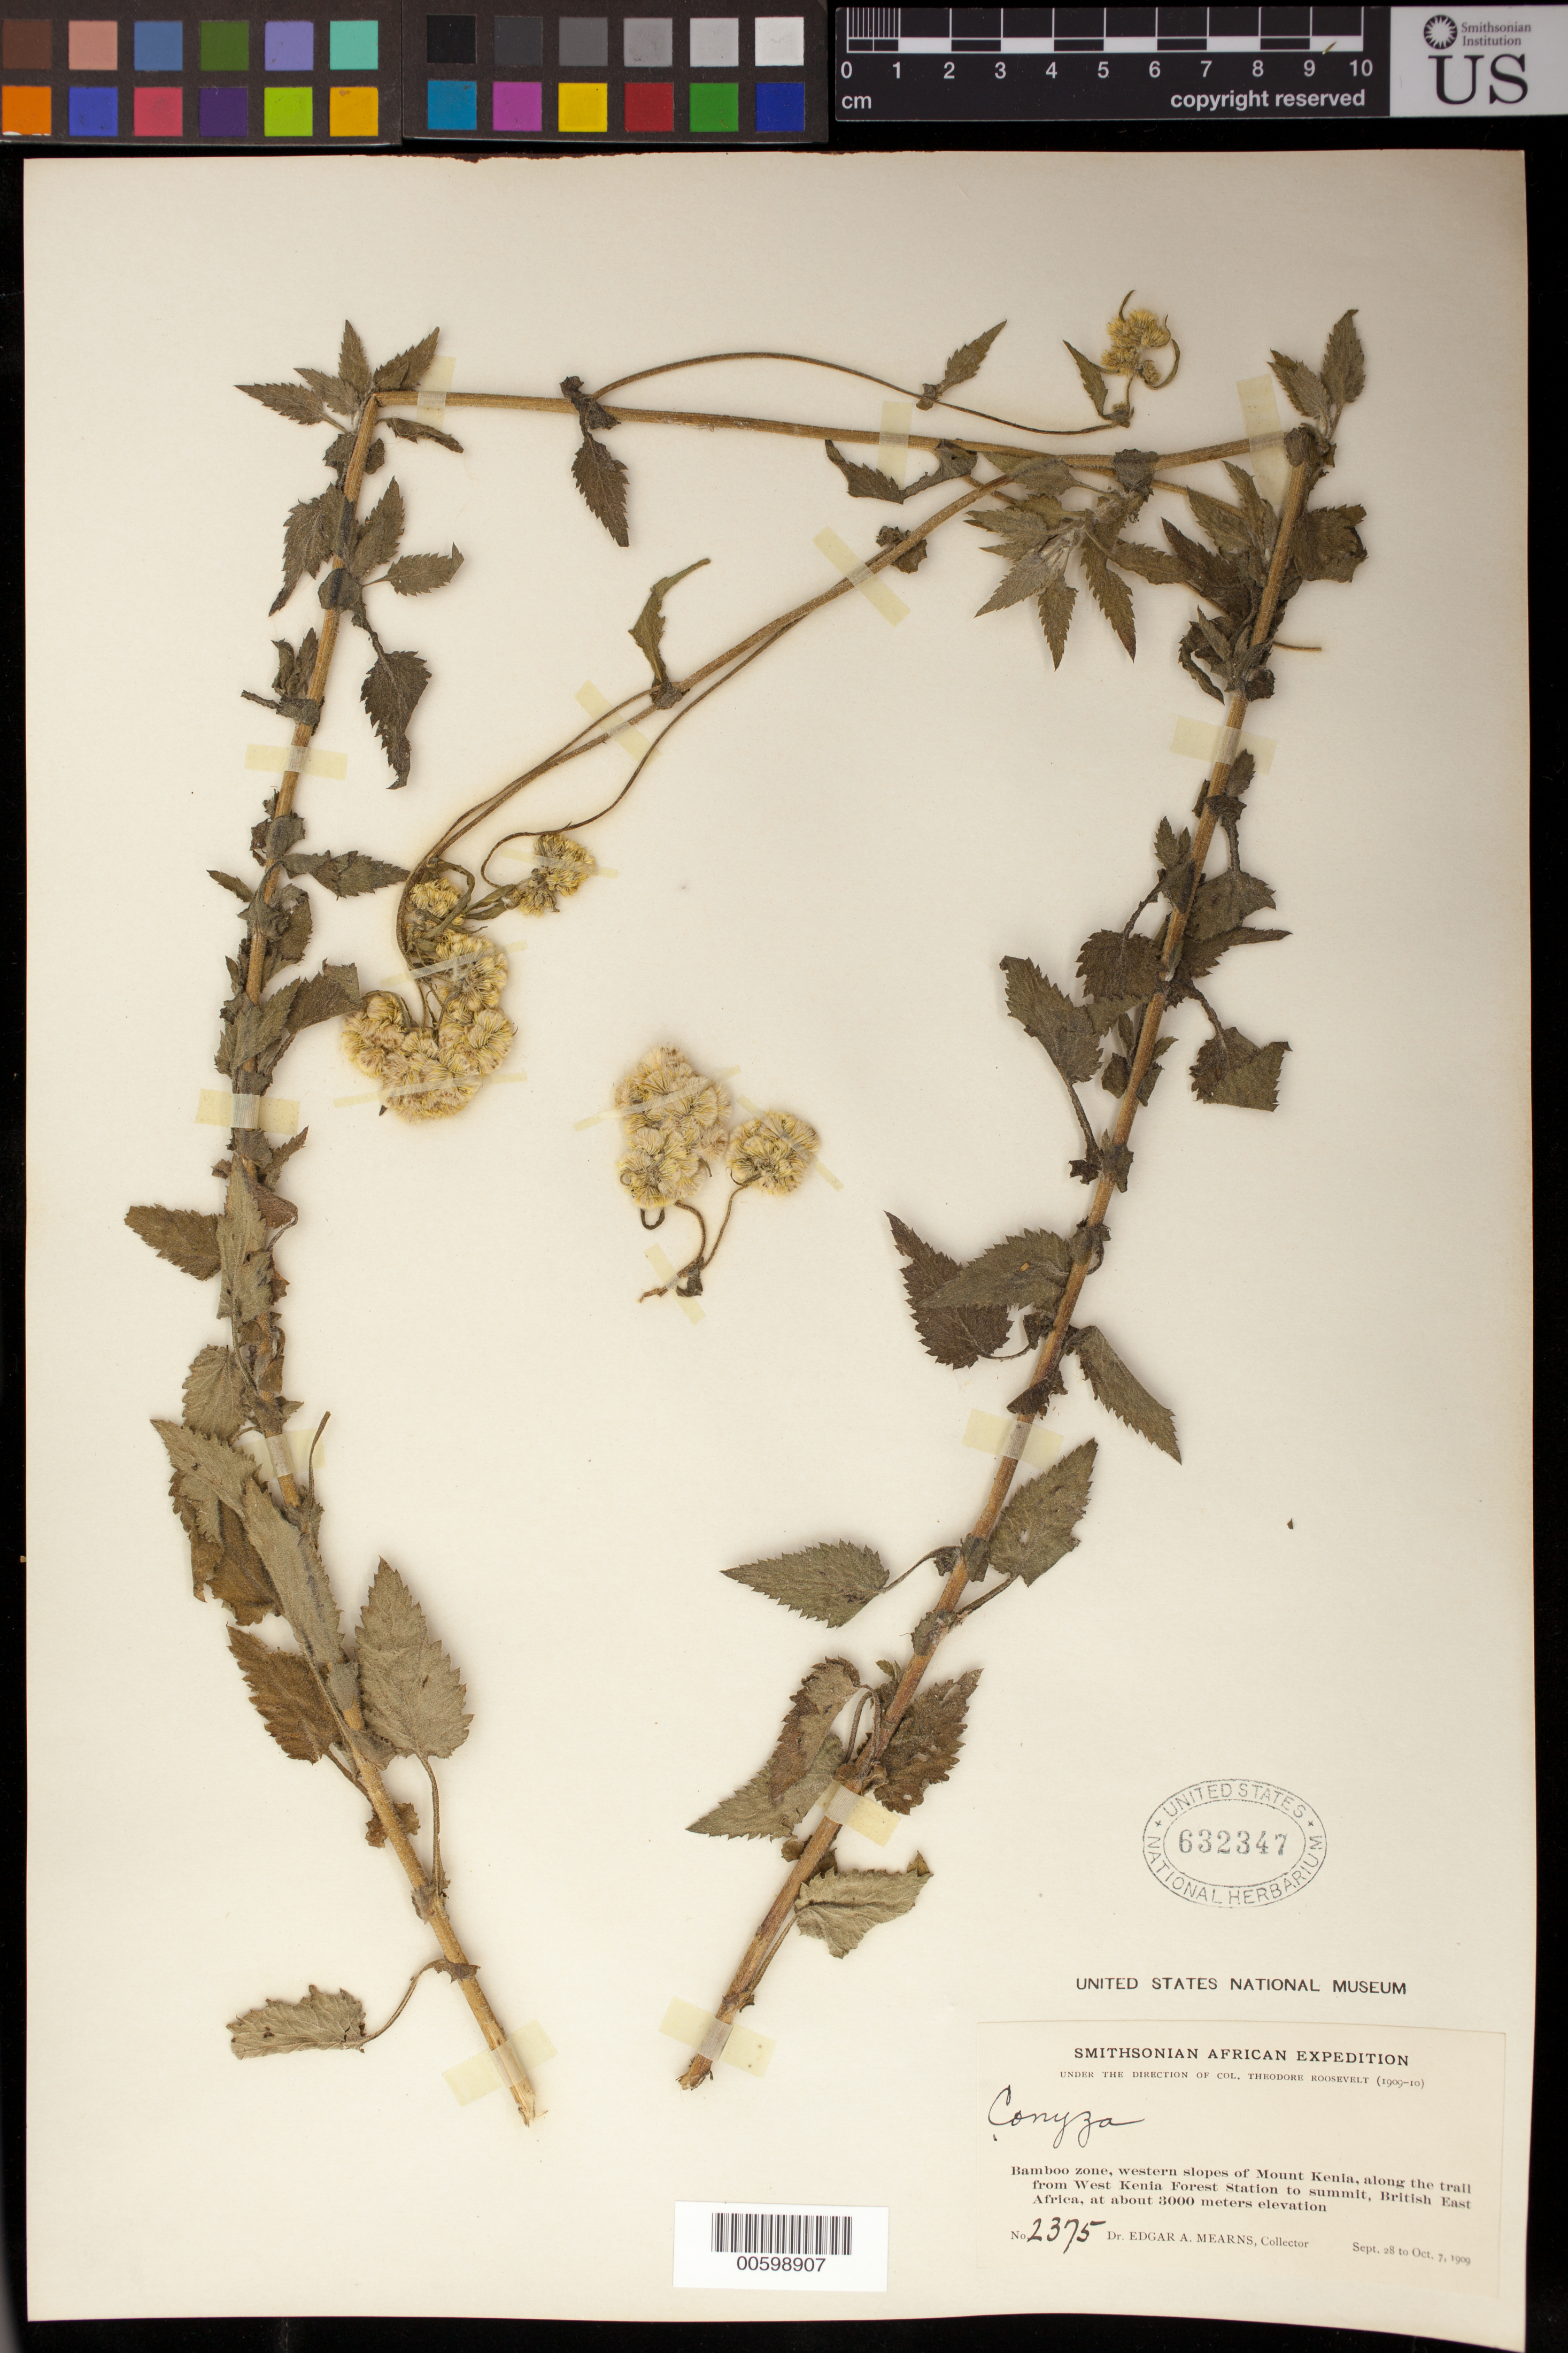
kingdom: Plantae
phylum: Tracheophyta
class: Magnoliopsida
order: Asterales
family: Asteraceae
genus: Conyza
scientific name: Conyza sp.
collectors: E. A. Mearns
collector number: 2375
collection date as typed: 28 Sep 1909 to 07 Oct 1909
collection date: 1909-09-28/1909-10-07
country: Kenya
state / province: Nyeri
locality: Bamboo zone, Western slopes of Mount Kenya, along the trail from West Kenya Forest Station to summit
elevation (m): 3000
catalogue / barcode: US 632347